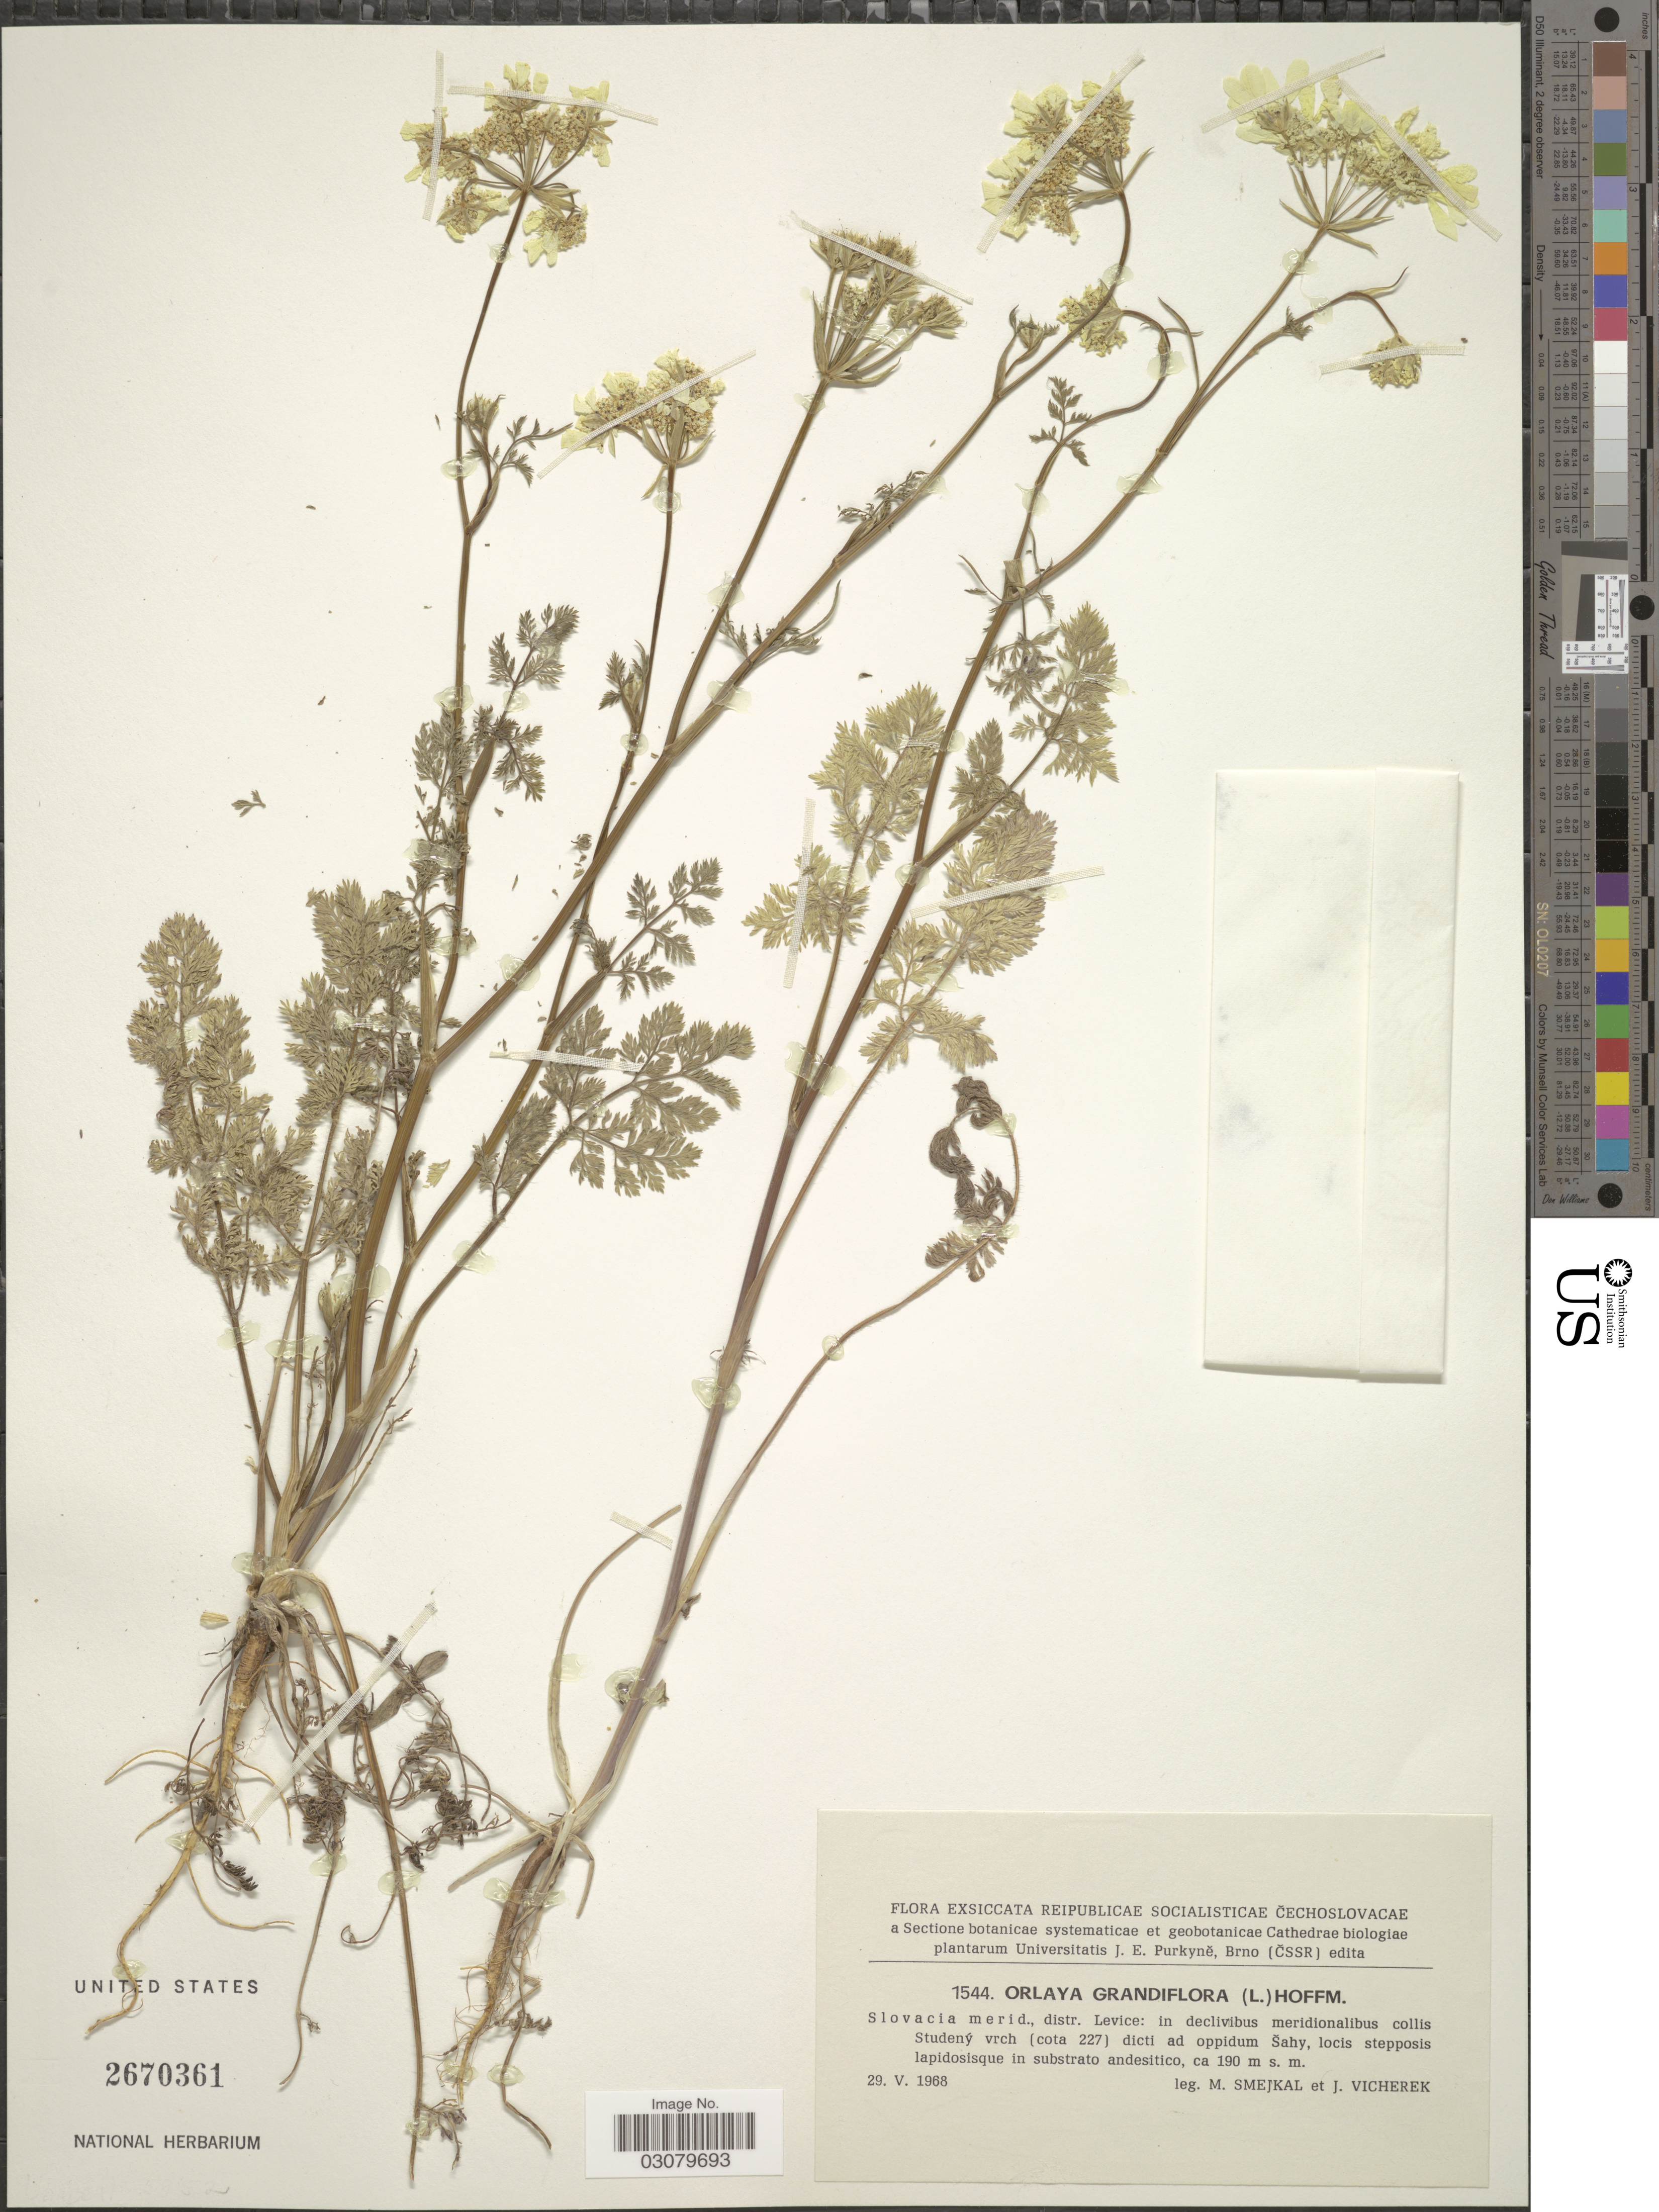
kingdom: Plantae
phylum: Tracheophyta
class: Magnoliopsida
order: Apiales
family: Apiaceae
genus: Orlaya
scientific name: Orlaya grandiflora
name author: (L.) Hoffm.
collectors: Smejkal, M. & Vicherek, J.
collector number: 1544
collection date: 1968-05-29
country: Slovakia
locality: Slovacia merid., distr. Levice: in declivibus meridionalibus collis Studený vrch (cota 2270 dicti ad oppidum Sahy.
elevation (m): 190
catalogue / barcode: US 2670361